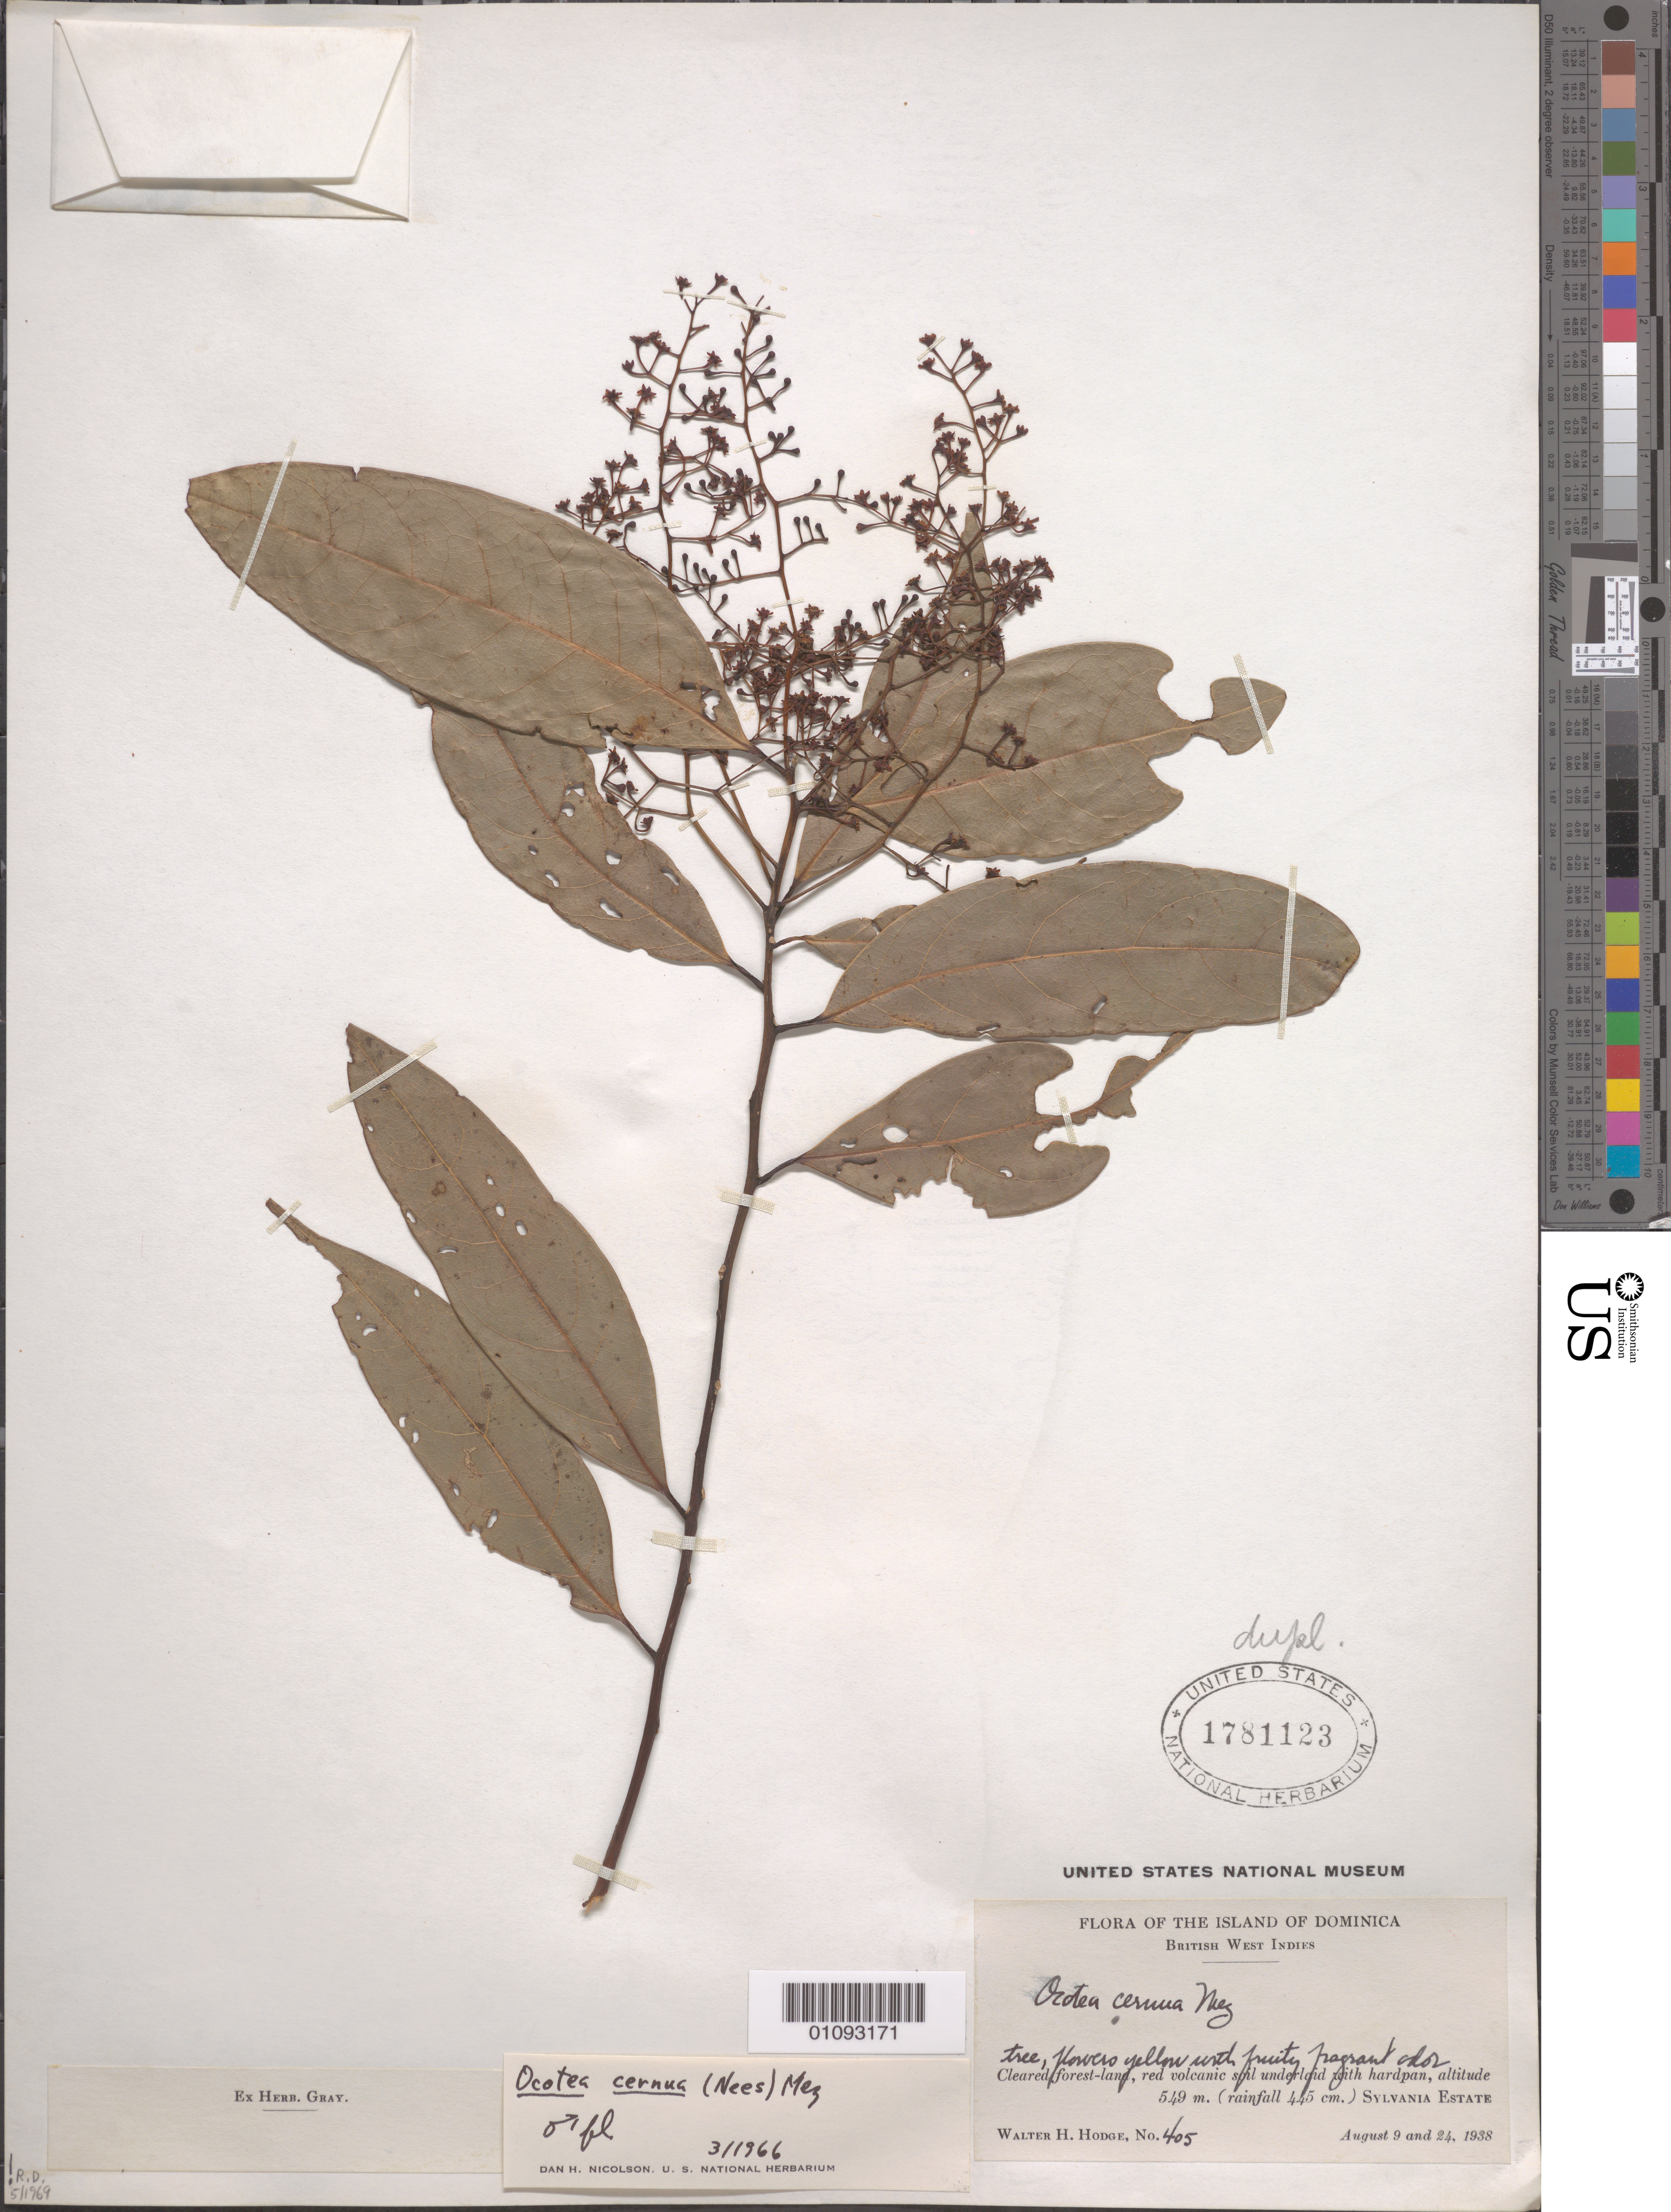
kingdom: Plantae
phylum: Tracheophyta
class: Magnoliopsida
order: Laurales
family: Lauraceae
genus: Ocotea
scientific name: Ocotea cernua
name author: (Nees) Mez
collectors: W. Hodge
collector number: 405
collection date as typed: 09 Aug 1938 and 24 Aug 1938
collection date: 1938-08-09,1938-08-24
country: Dominica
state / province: St. Paul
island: Dominica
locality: Sylvania Estate.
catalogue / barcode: US 1781123